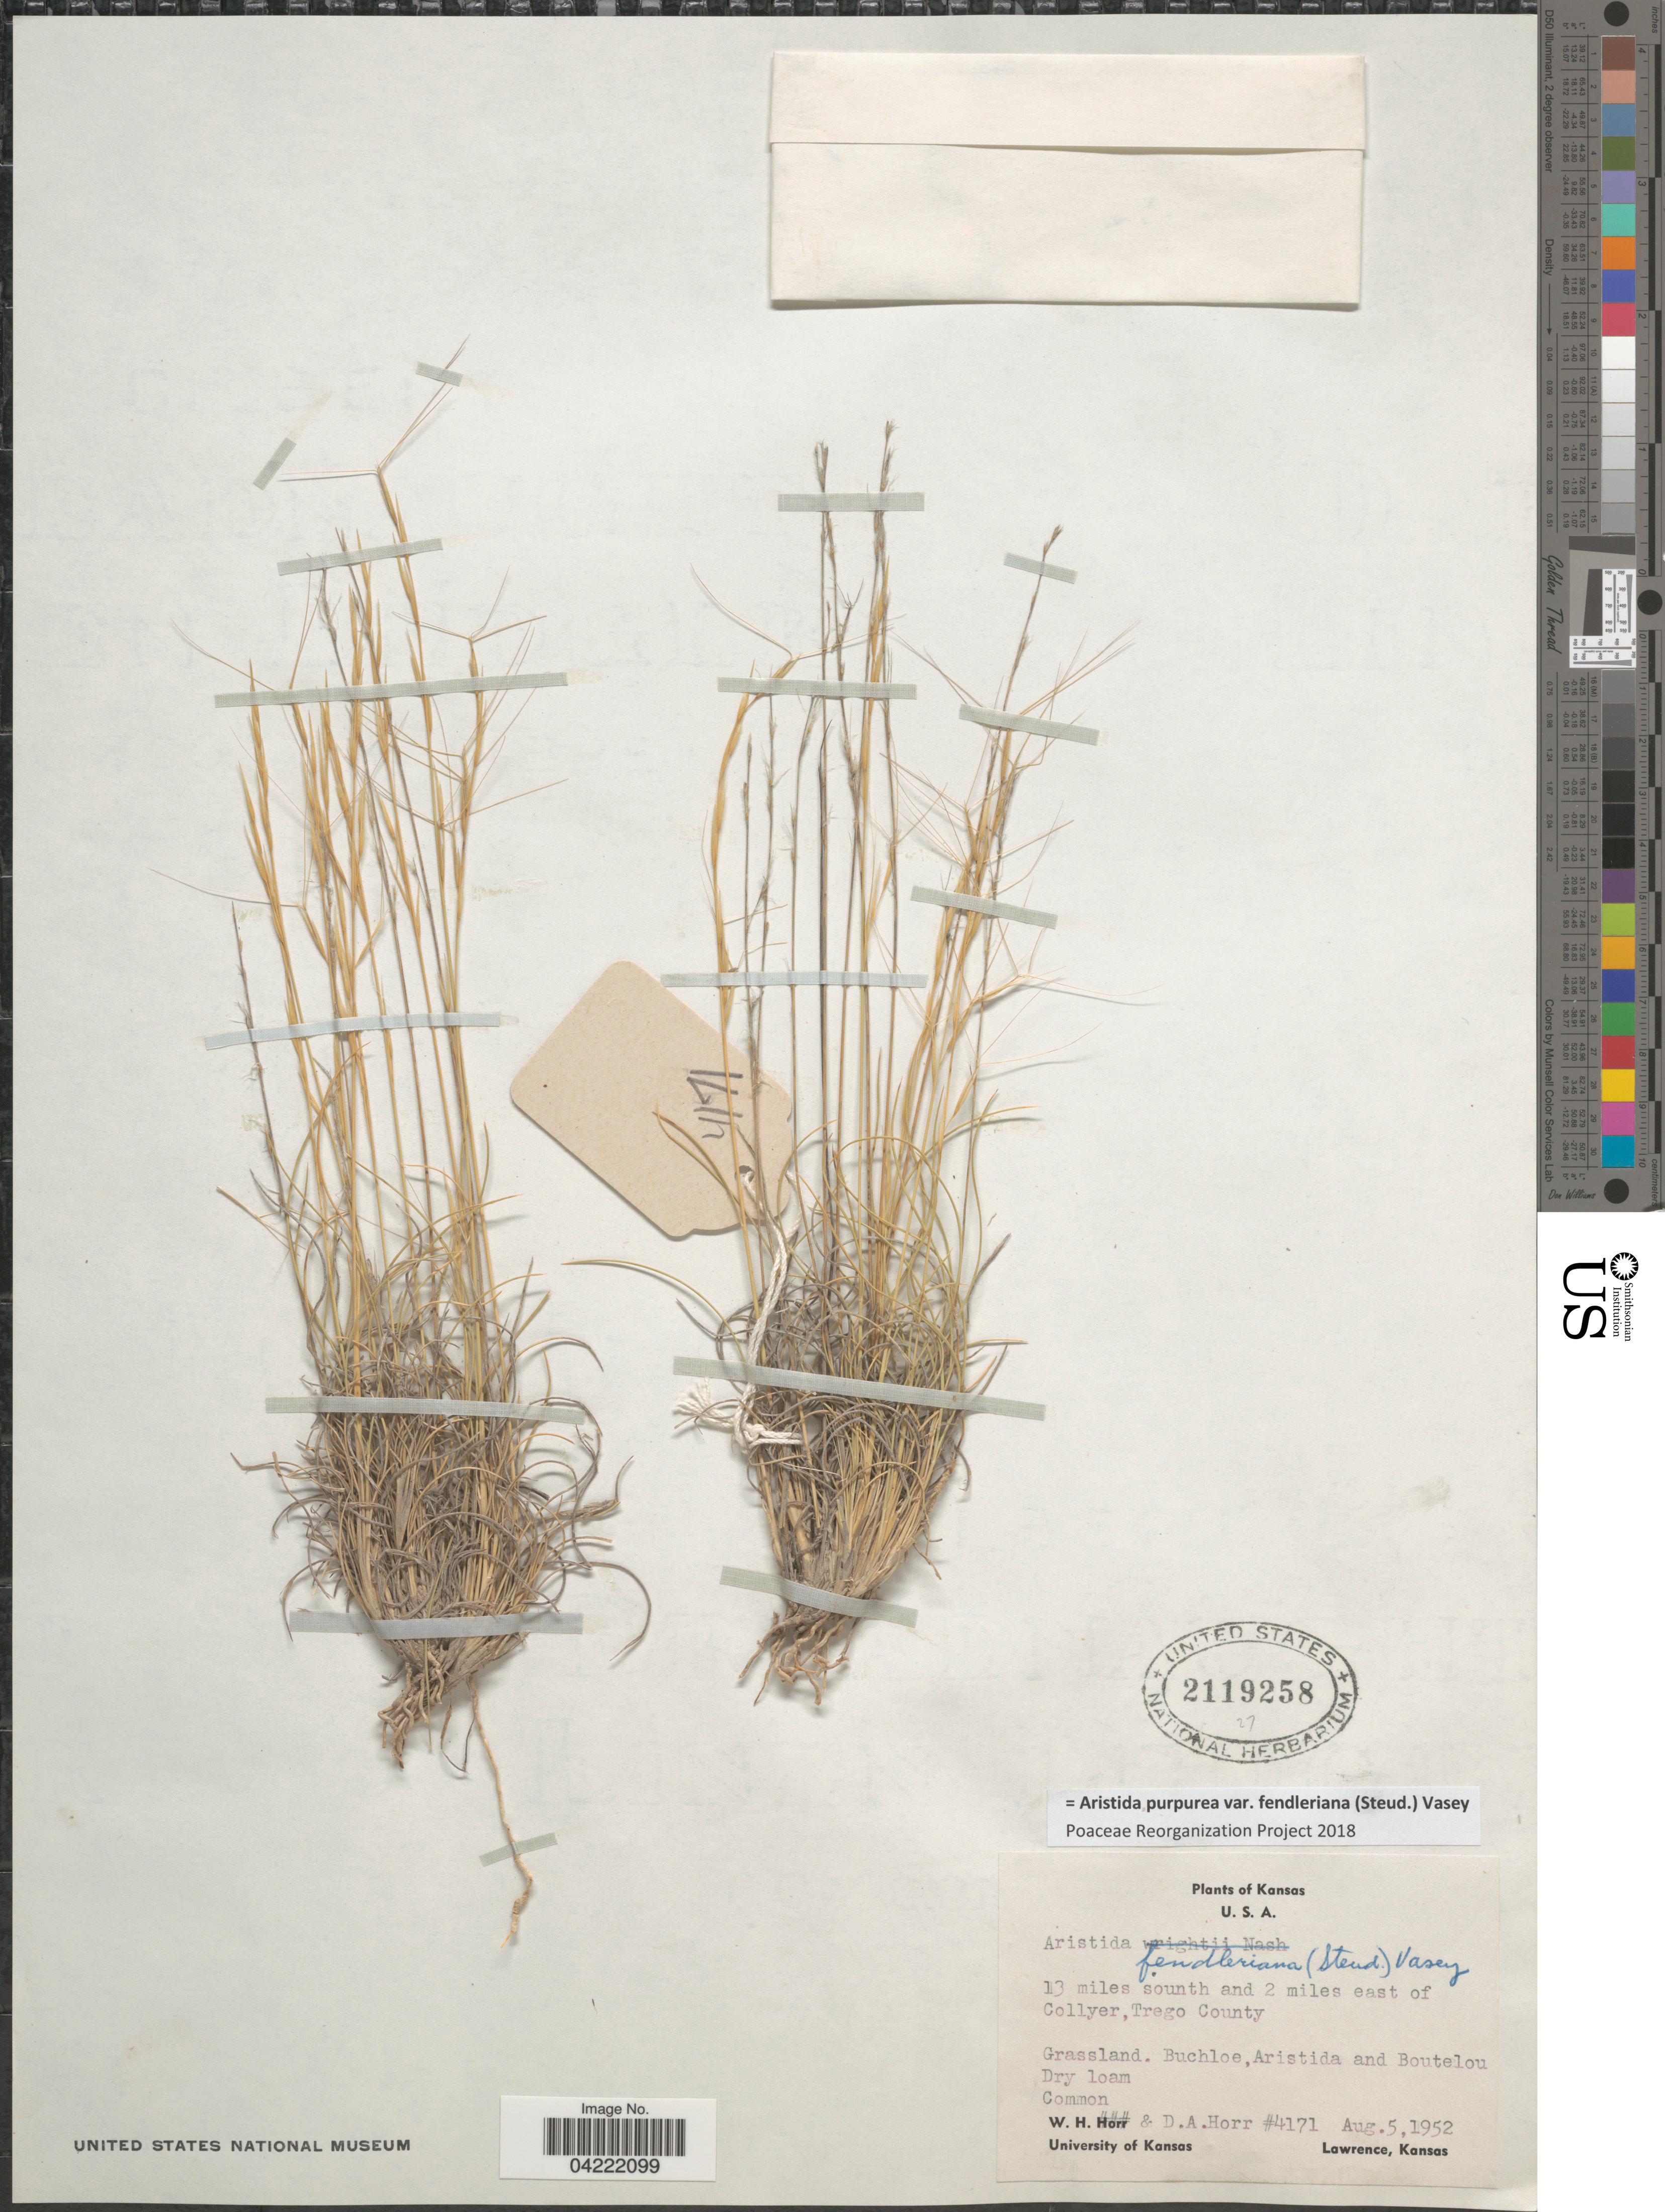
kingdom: Plantae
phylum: Tracheophyta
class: Liliopsida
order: Poales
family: Poaceae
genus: Aristida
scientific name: Aristida purpurea var. fendleriana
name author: (Steud.) Vasey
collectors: W. H. Horr & D. Horr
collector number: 4171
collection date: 1952-08-05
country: United States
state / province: Kansas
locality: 13 miles sounth and 2 miles east of Collyer, Trego County.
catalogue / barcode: US 2119258